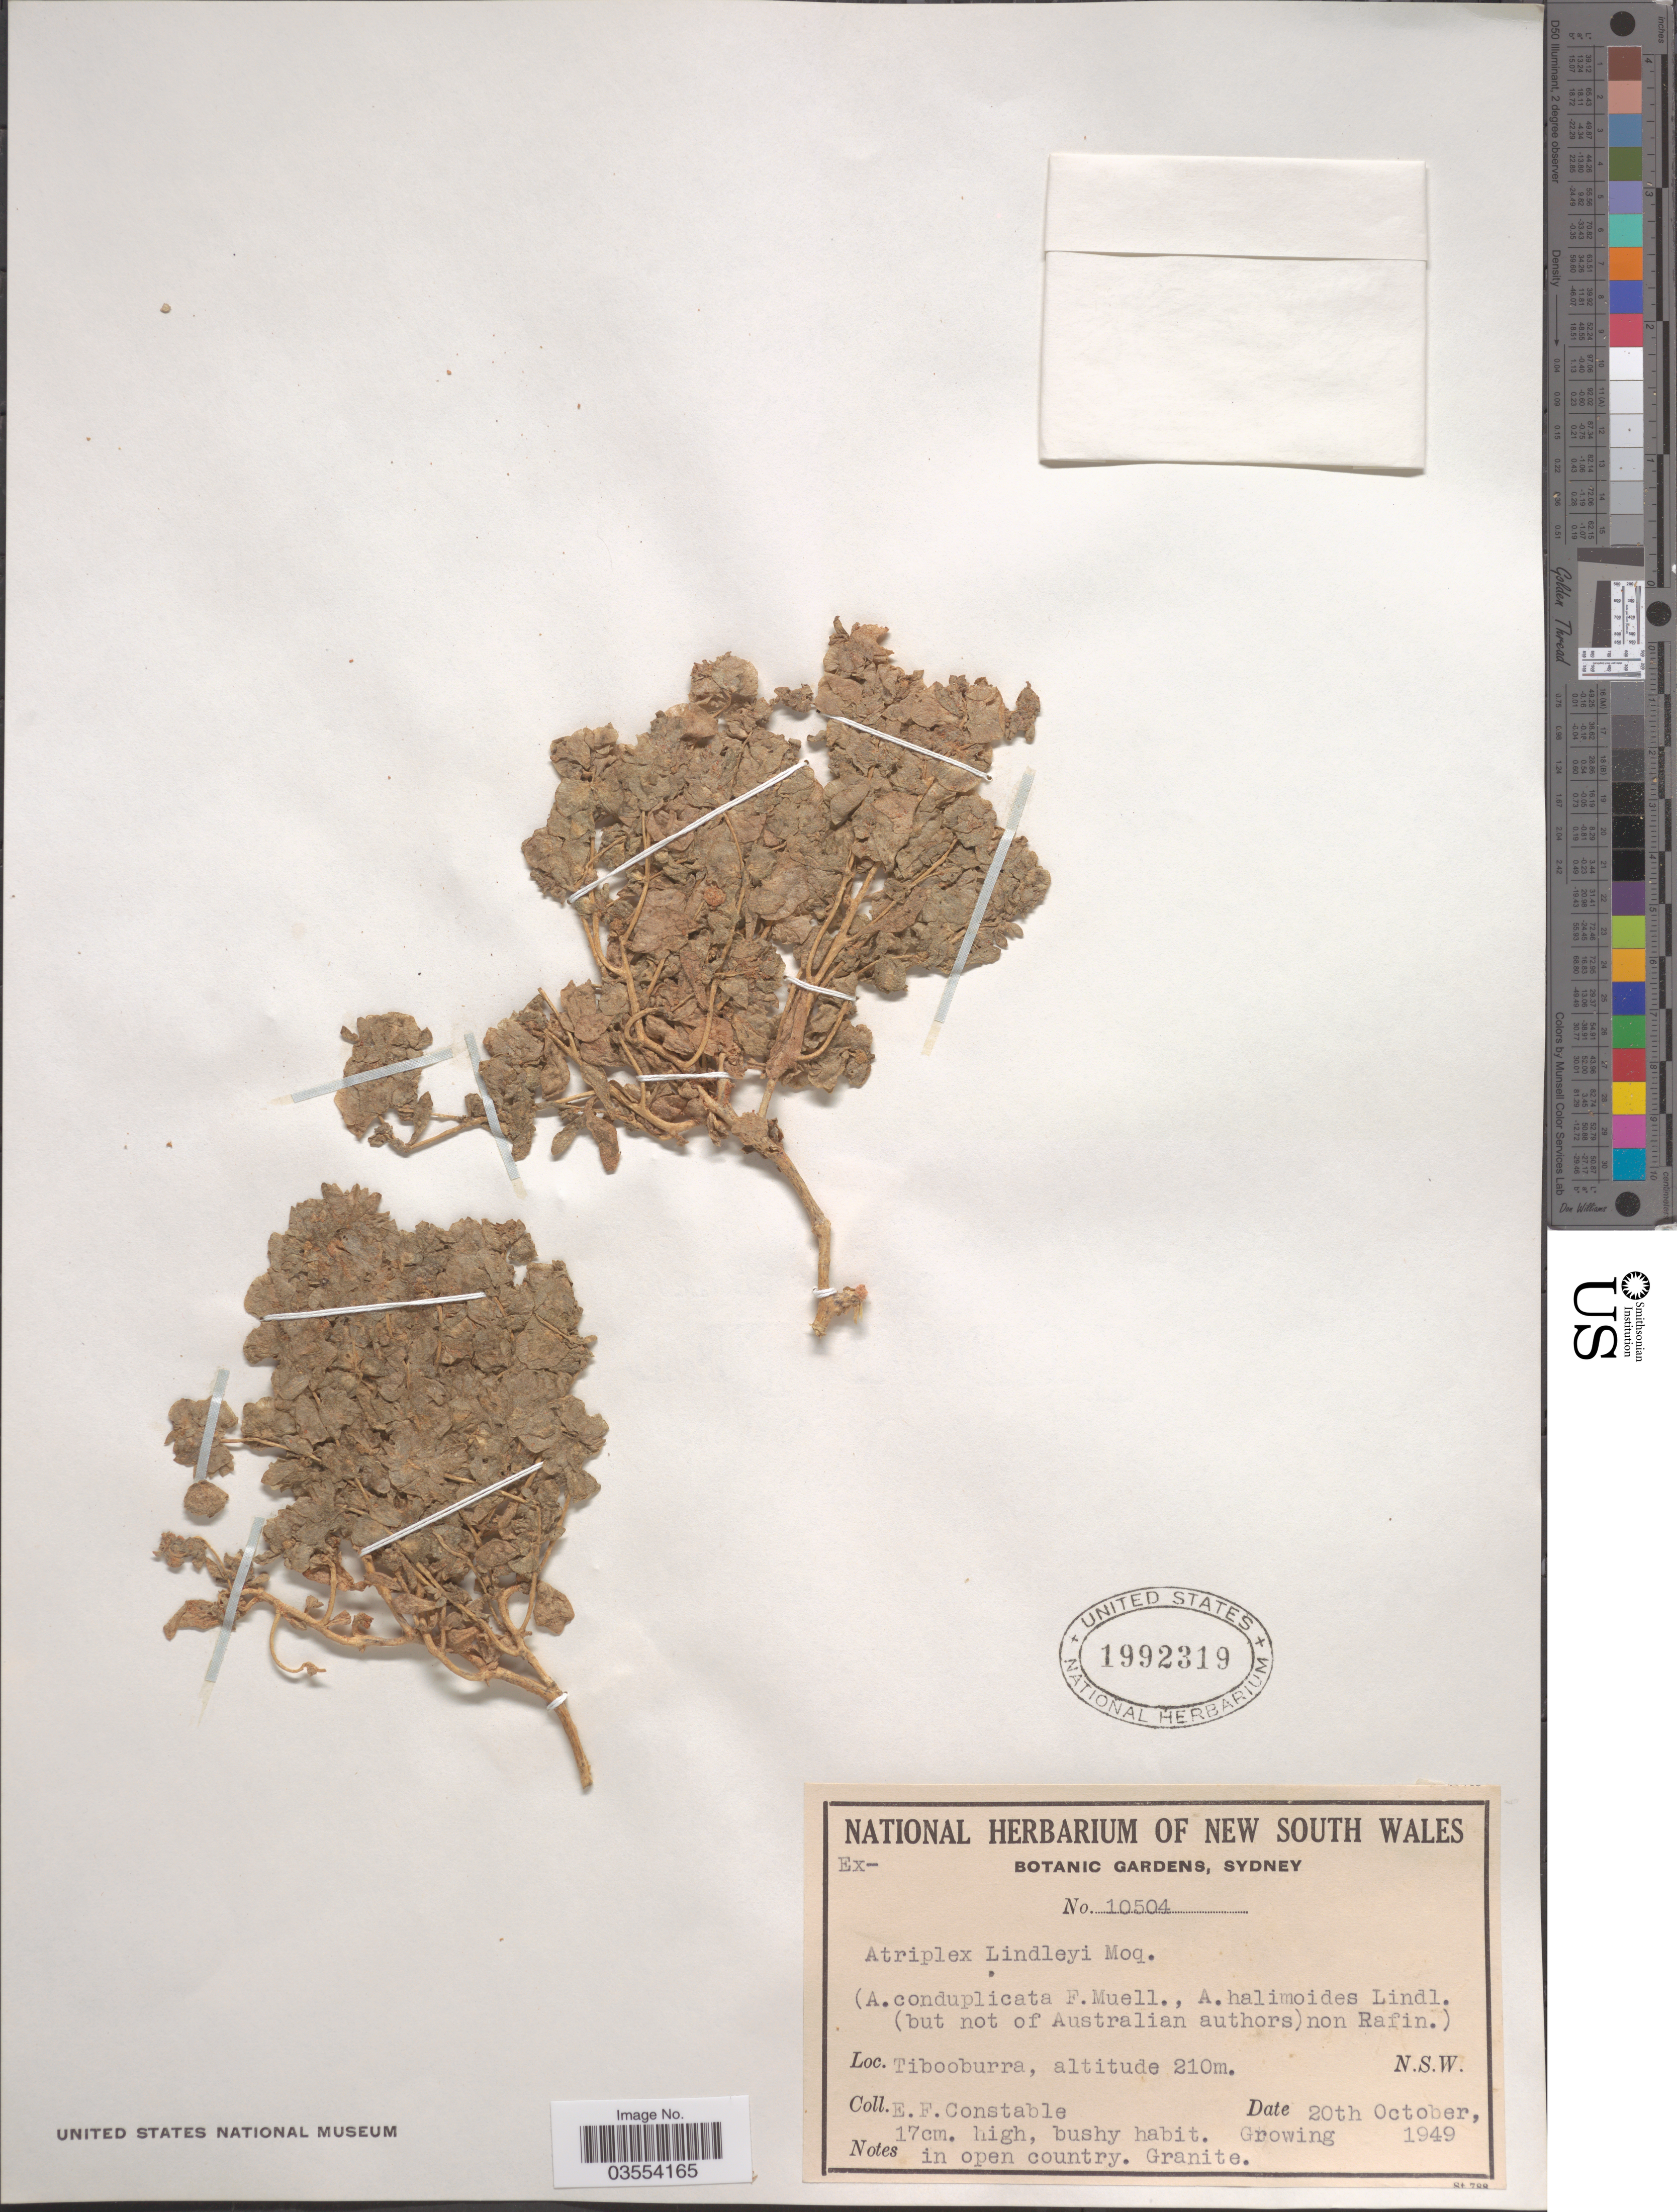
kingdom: Plantae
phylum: Tracheophyta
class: Magnoliopsida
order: Caryophyllales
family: Amaranthaceae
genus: Atriplex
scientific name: Atriplex lindleyi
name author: Moq.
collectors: E. F. Constable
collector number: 10504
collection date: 1949-10-20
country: Australia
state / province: New South Wales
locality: Tibooburra.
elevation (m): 210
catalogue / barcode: US 1992319